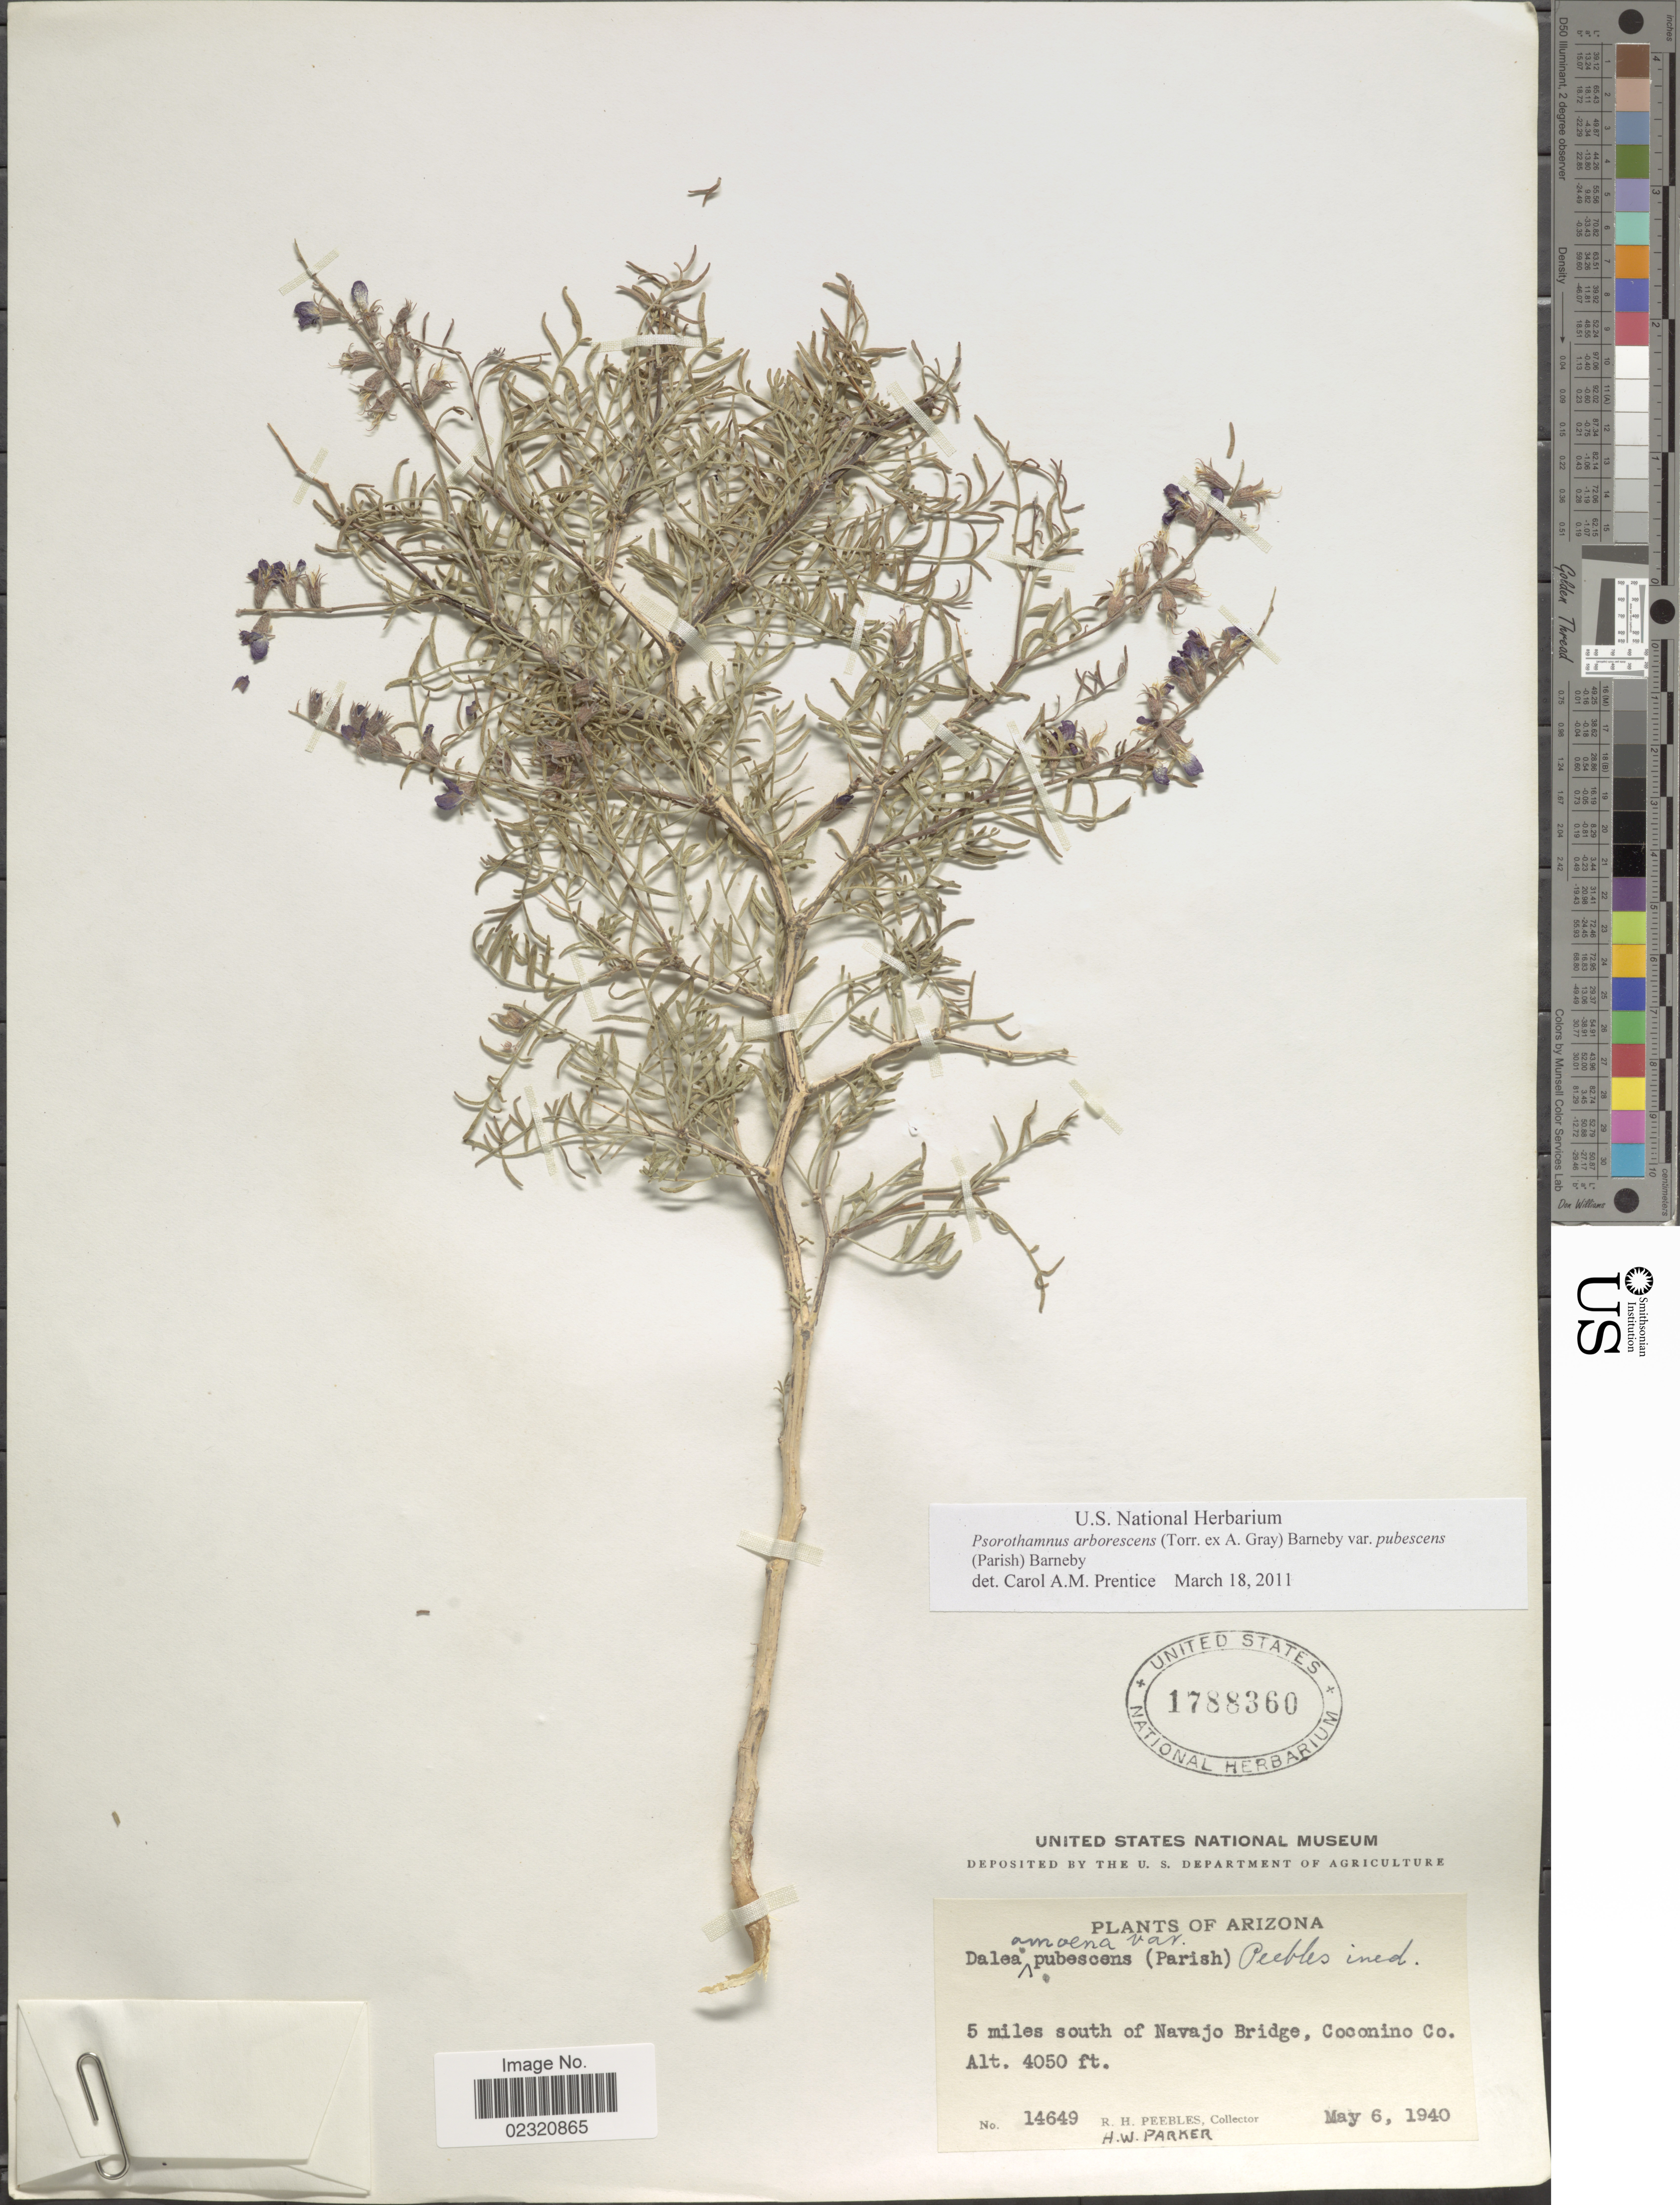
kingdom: Plantae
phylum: Tracheophyta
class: Magnoliopsida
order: Fabales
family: Fabaceae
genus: Psorothamnus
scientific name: Psorothamnus arborescens var. pubescens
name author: (Parish) Barneby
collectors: R. H. Peebles & H. W. Parker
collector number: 14649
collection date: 1940-05-06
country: United States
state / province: Arizona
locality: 5 miles south of Navajo Bridge, Coconino Co.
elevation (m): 1234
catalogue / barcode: US 1788360